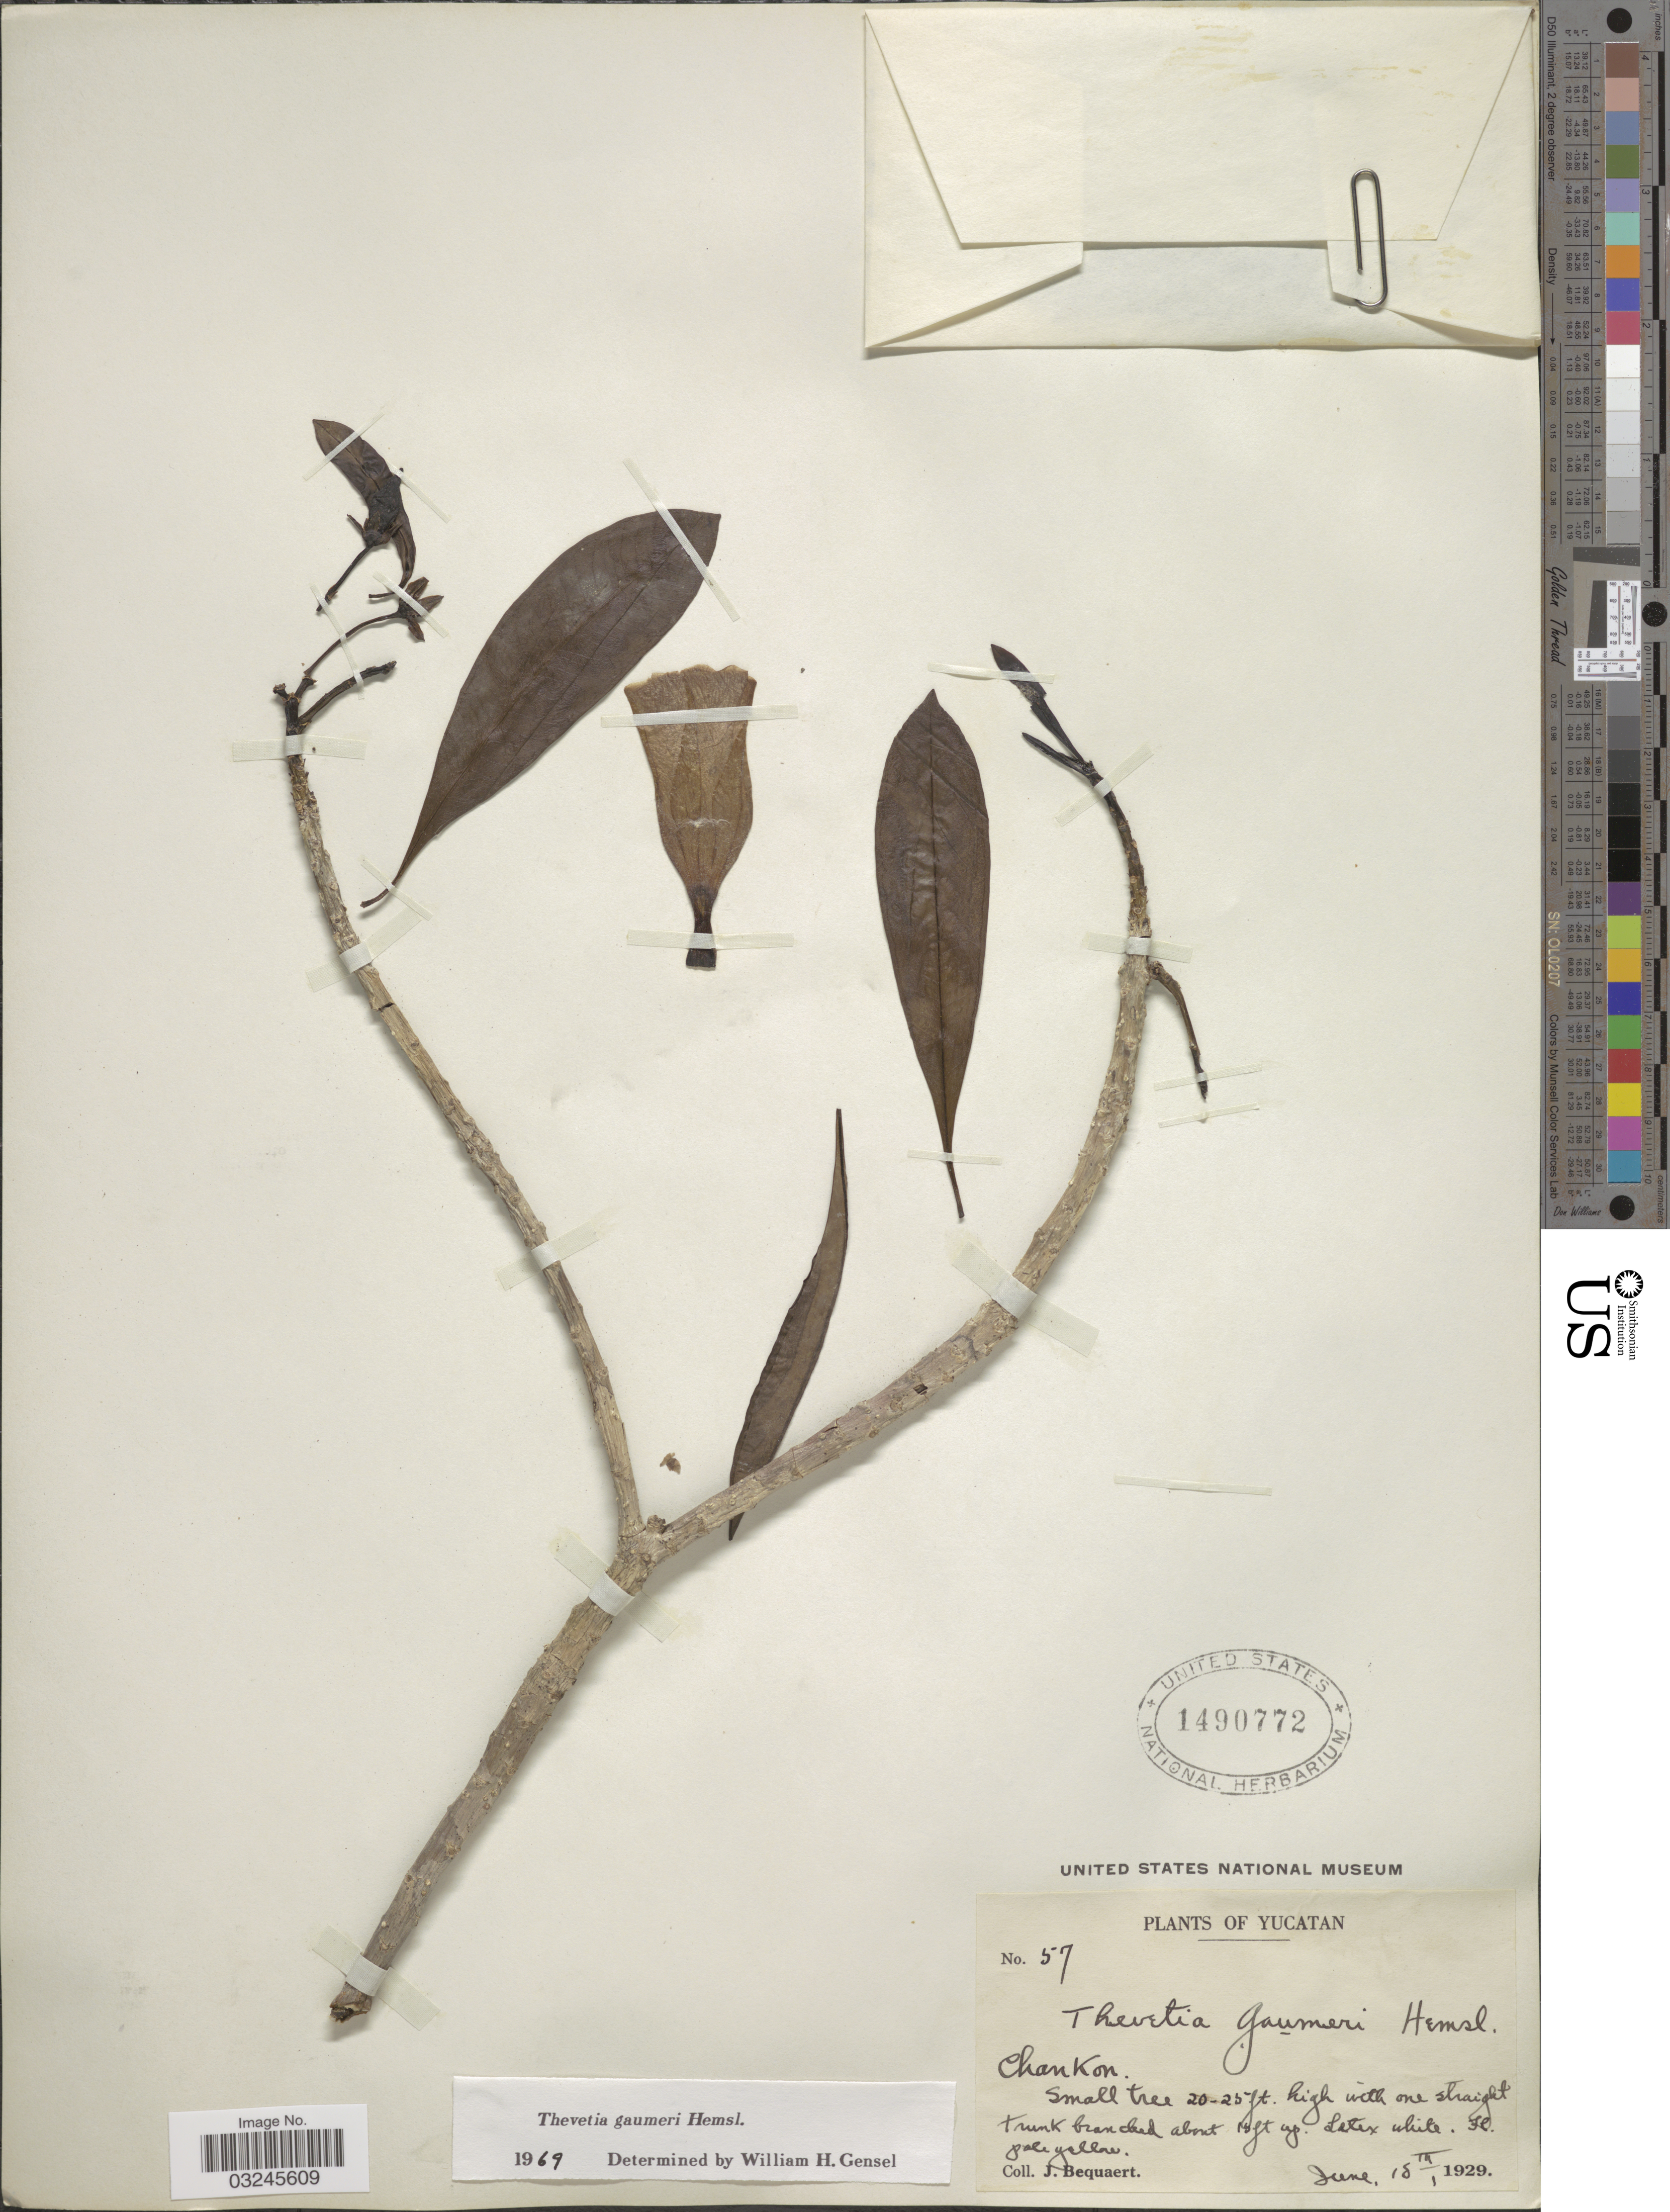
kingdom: Plantae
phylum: Tracheophyta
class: Magnoliopsida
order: Gentianales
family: Apocynaceae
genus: Thevetia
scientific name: Thevetia gaumeri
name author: Hemsl.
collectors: J. Bequaert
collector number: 57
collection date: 1929-06-18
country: Mexico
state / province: Yucatán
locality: Chan Kon.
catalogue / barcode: US 1490772